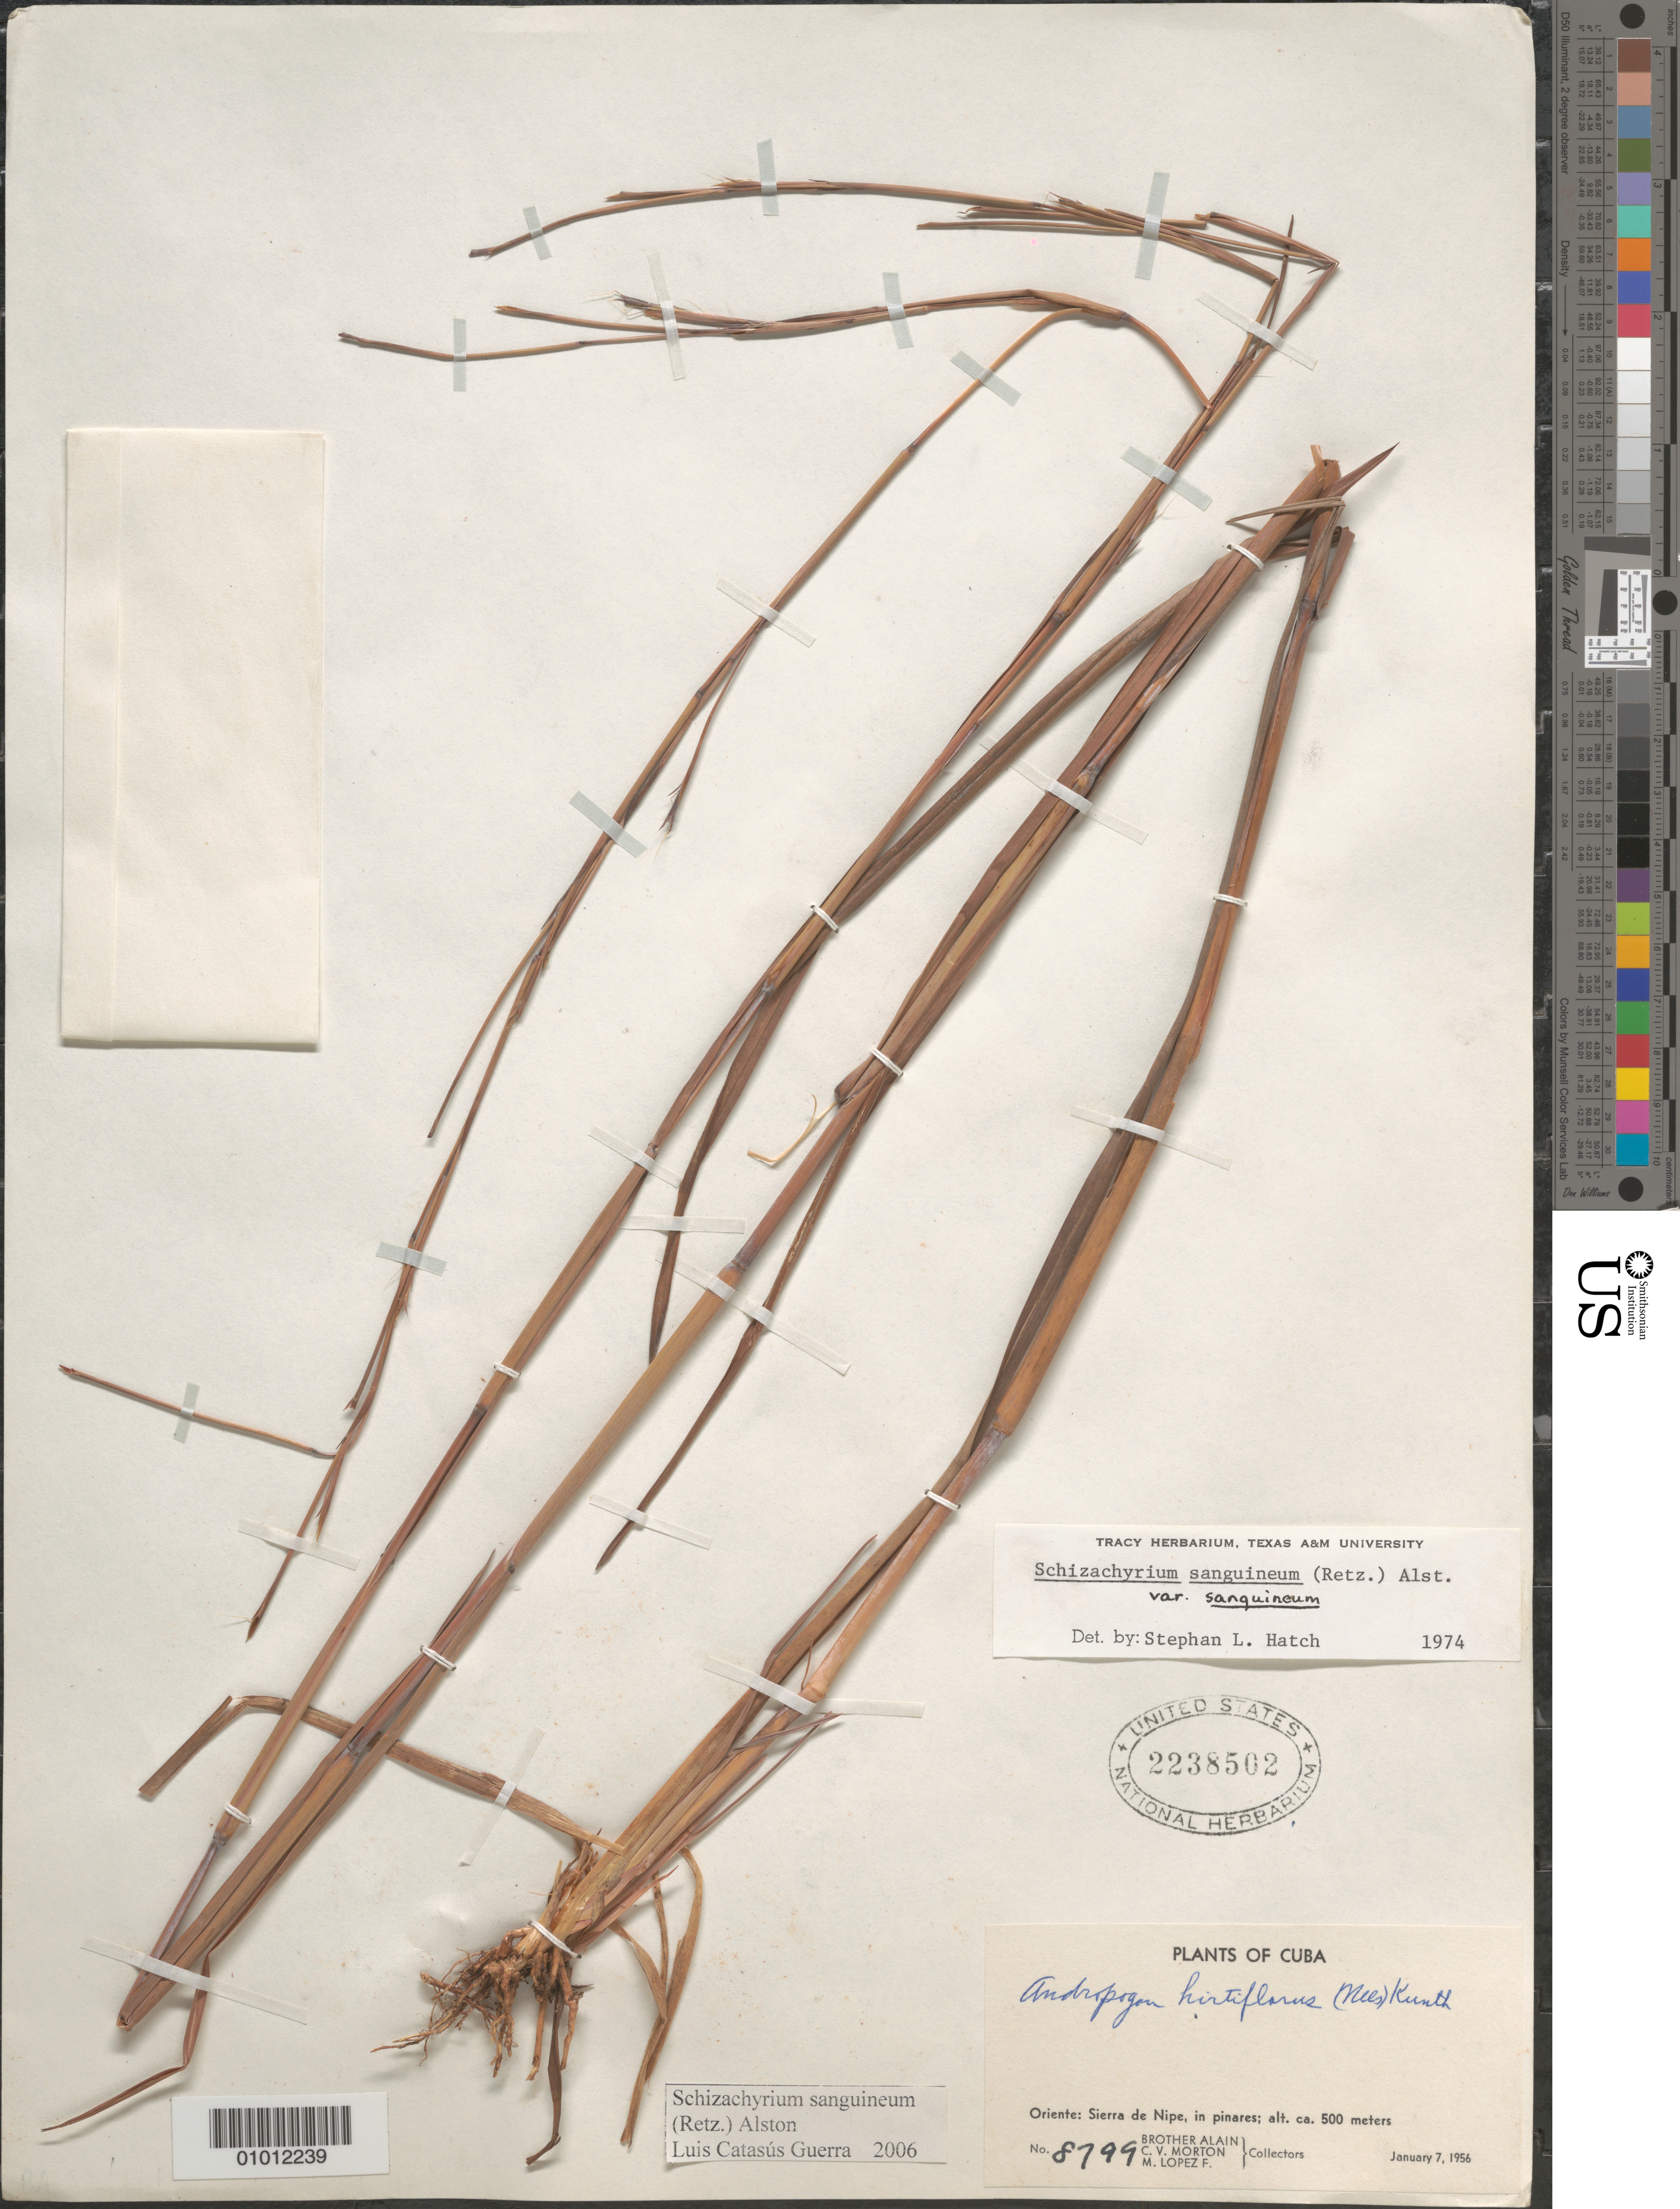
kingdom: Plantae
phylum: Tracheophyta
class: Liliopsida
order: Poales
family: Poaceae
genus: Schizachyrium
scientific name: Schizachyrium sanguineum var. sanguineum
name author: (Retz.) Alston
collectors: A. H. Liogier, C. V. Morton & M. López Figueiras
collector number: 8799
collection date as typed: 07 Jan 1956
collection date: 1956-01-07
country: Cuba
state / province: Holguín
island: Cuba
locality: Sierra del Nipe in pinares [Oriente]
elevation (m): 500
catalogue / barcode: US 2238502